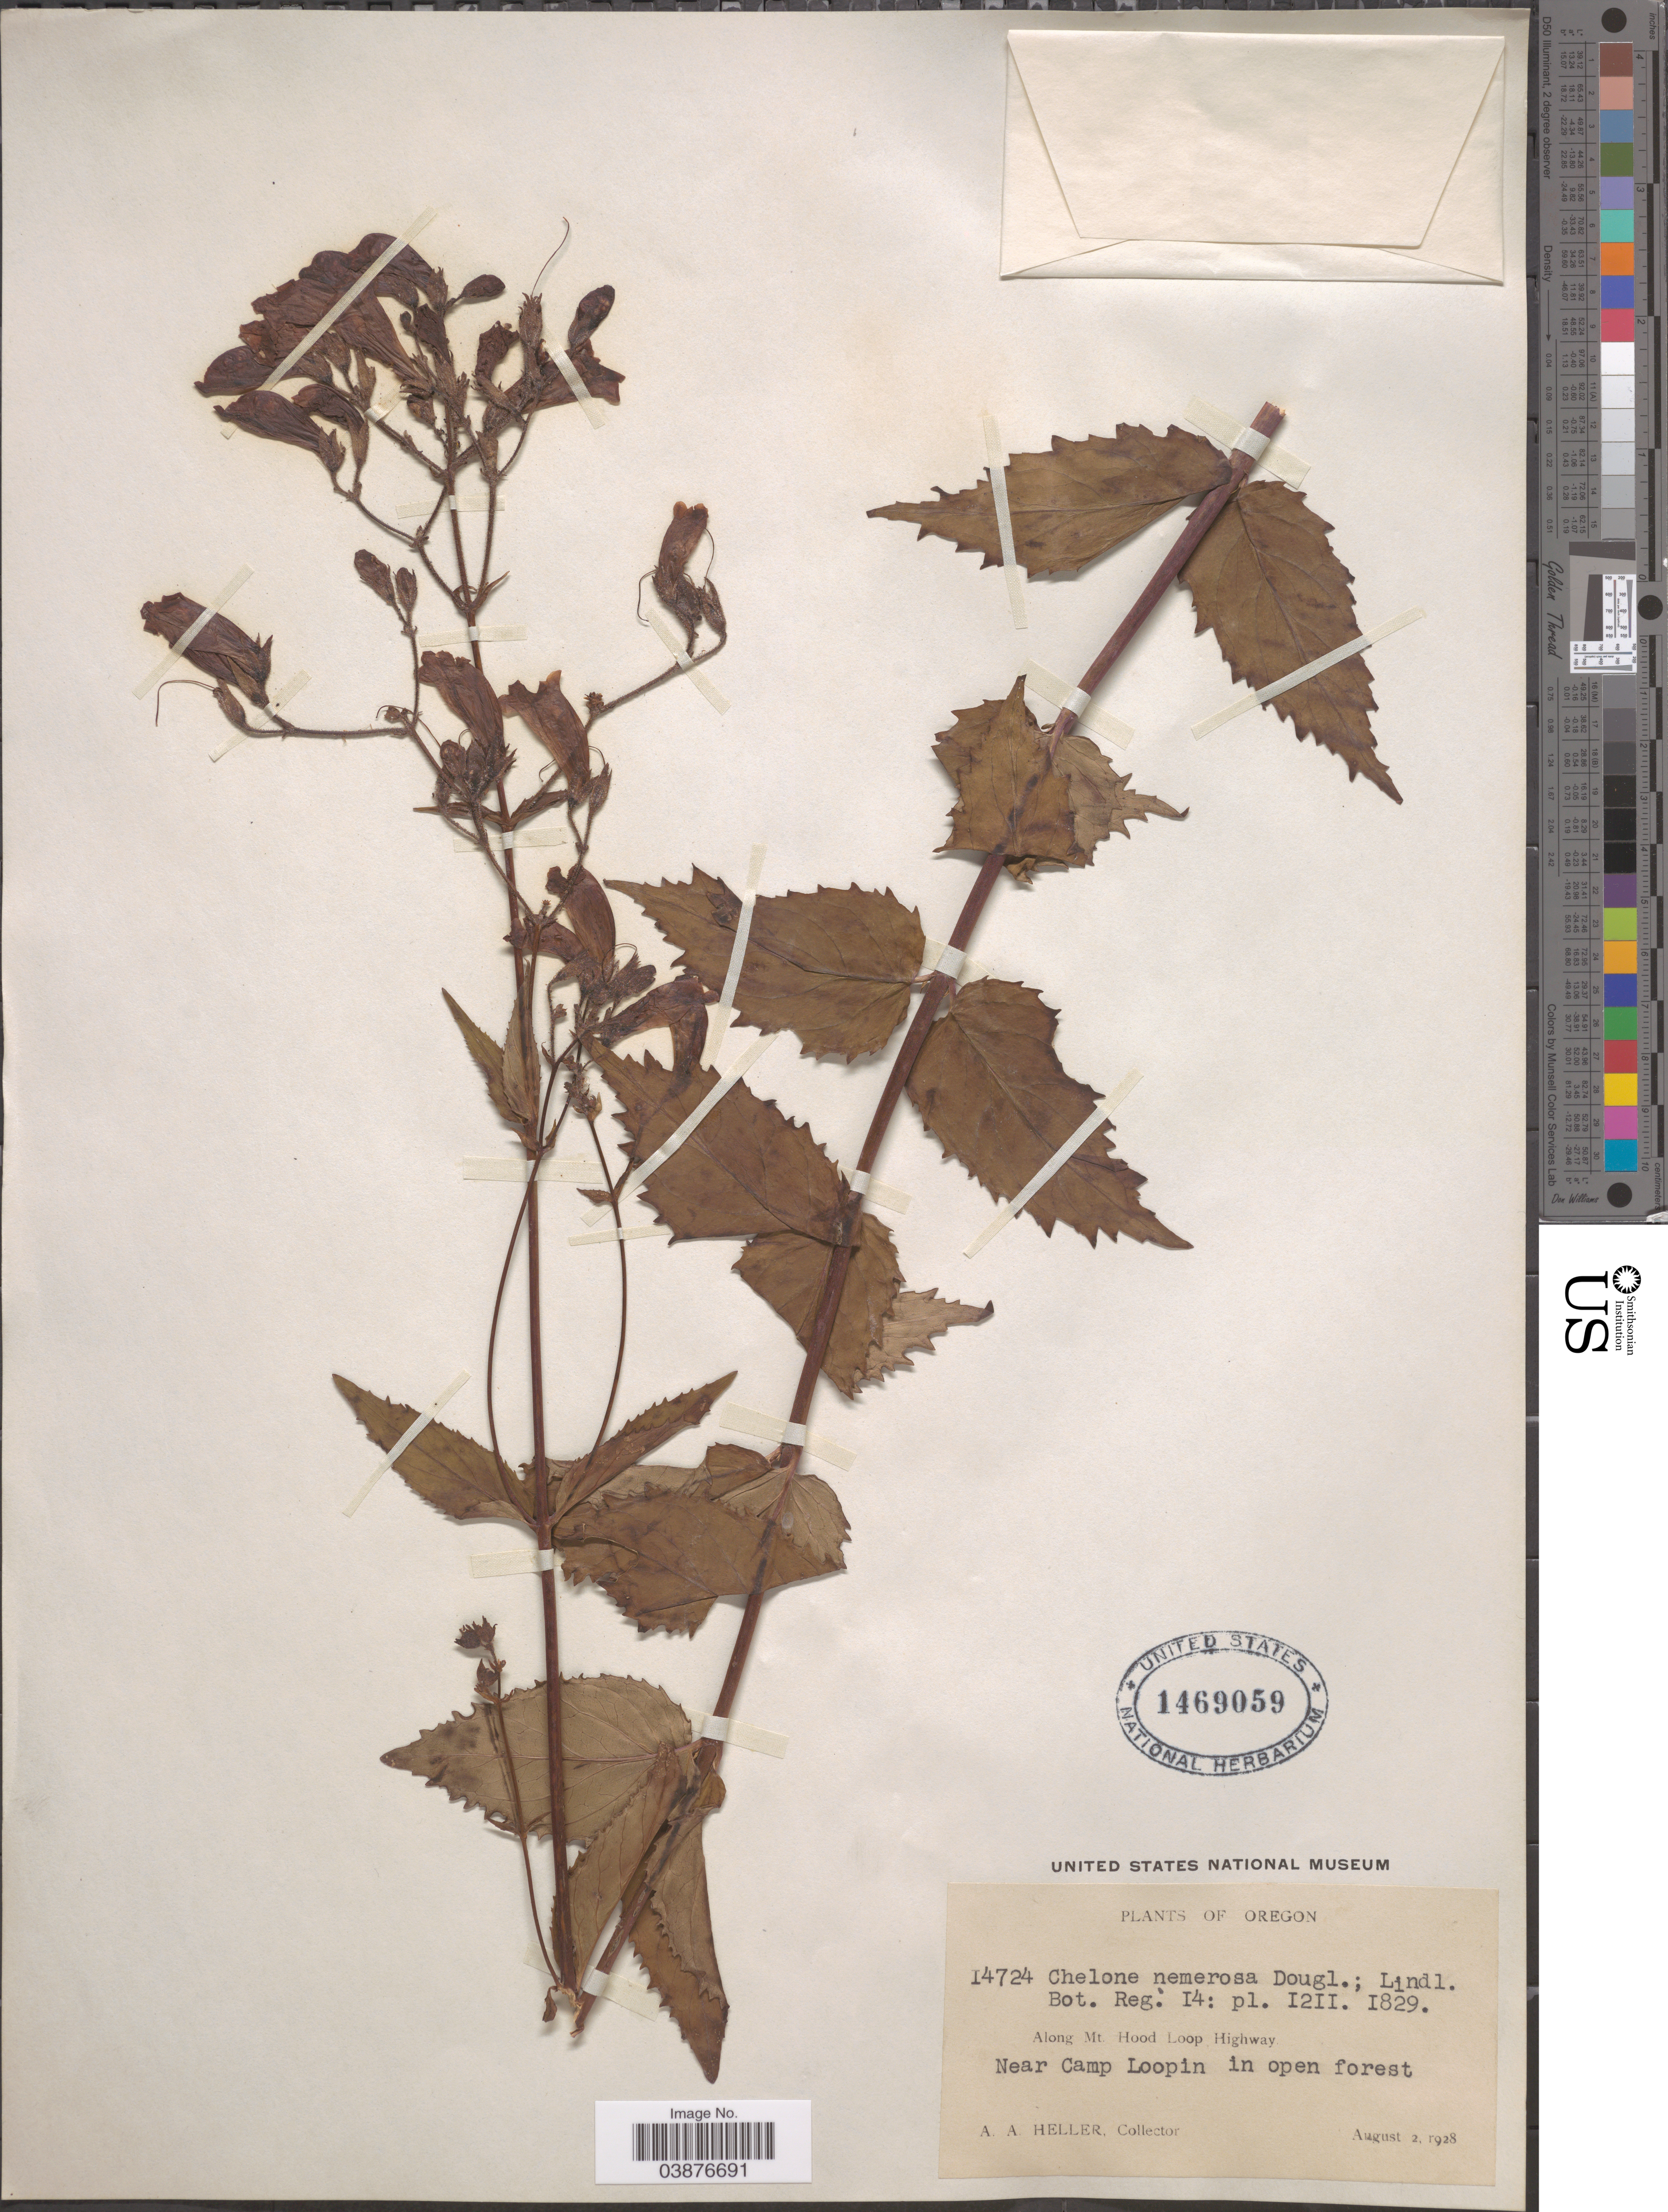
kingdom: Plantae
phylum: Tracheophyta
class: Magnoliopsida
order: Lamiales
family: Plantaginaceae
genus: Penstemon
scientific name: Penstemon nemorosus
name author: (Douglas ex Lindl.) Trautv.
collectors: A. A. Heller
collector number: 14724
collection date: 1928-08-02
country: United States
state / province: Oregon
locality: Along Mt Hood Loop Highway near Camp Loopin.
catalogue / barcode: US 1469059